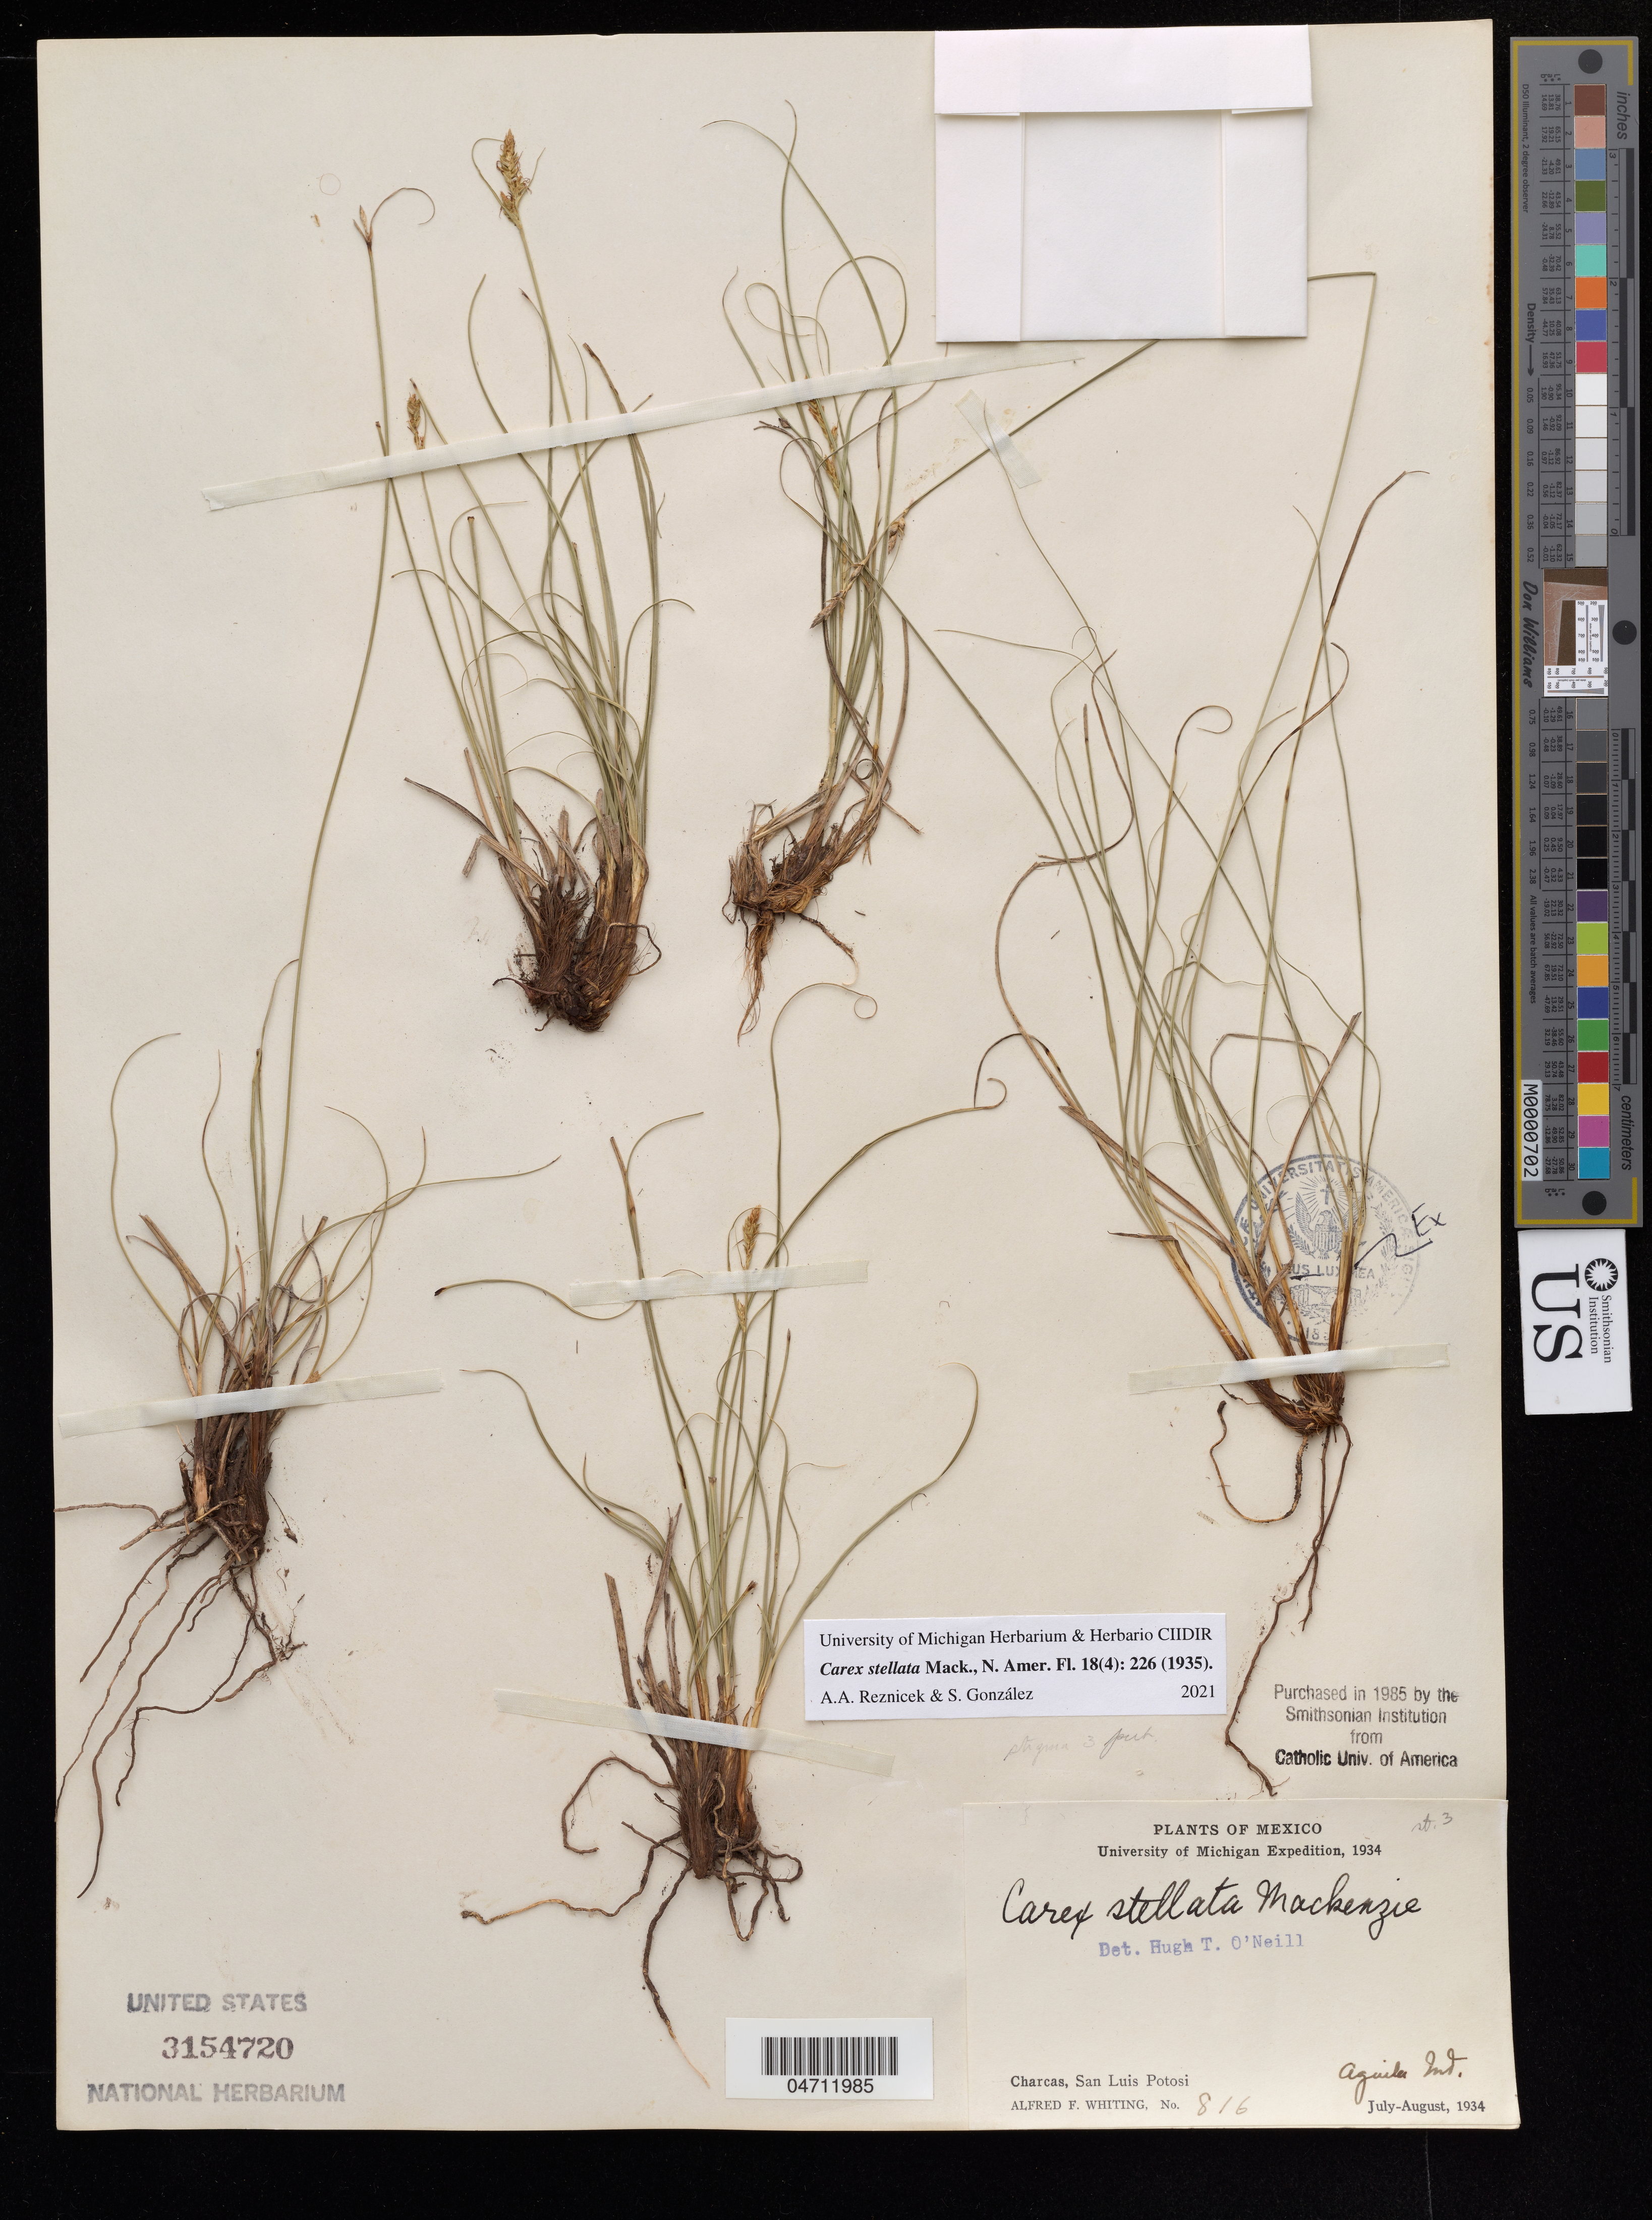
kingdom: Plantae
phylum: Tracheophyta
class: Liliopsida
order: Poales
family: Cyperaceae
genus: Carex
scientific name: Carex stellata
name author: Mack.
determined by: Reznicek, A. A.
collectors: A. F. Whiting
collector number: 816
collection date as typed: Jul 1934 to Aug 1934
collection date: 1934-07/1934-08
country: Mexico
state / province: San Luis Potosi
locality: Charcas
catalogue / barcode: US 3154720